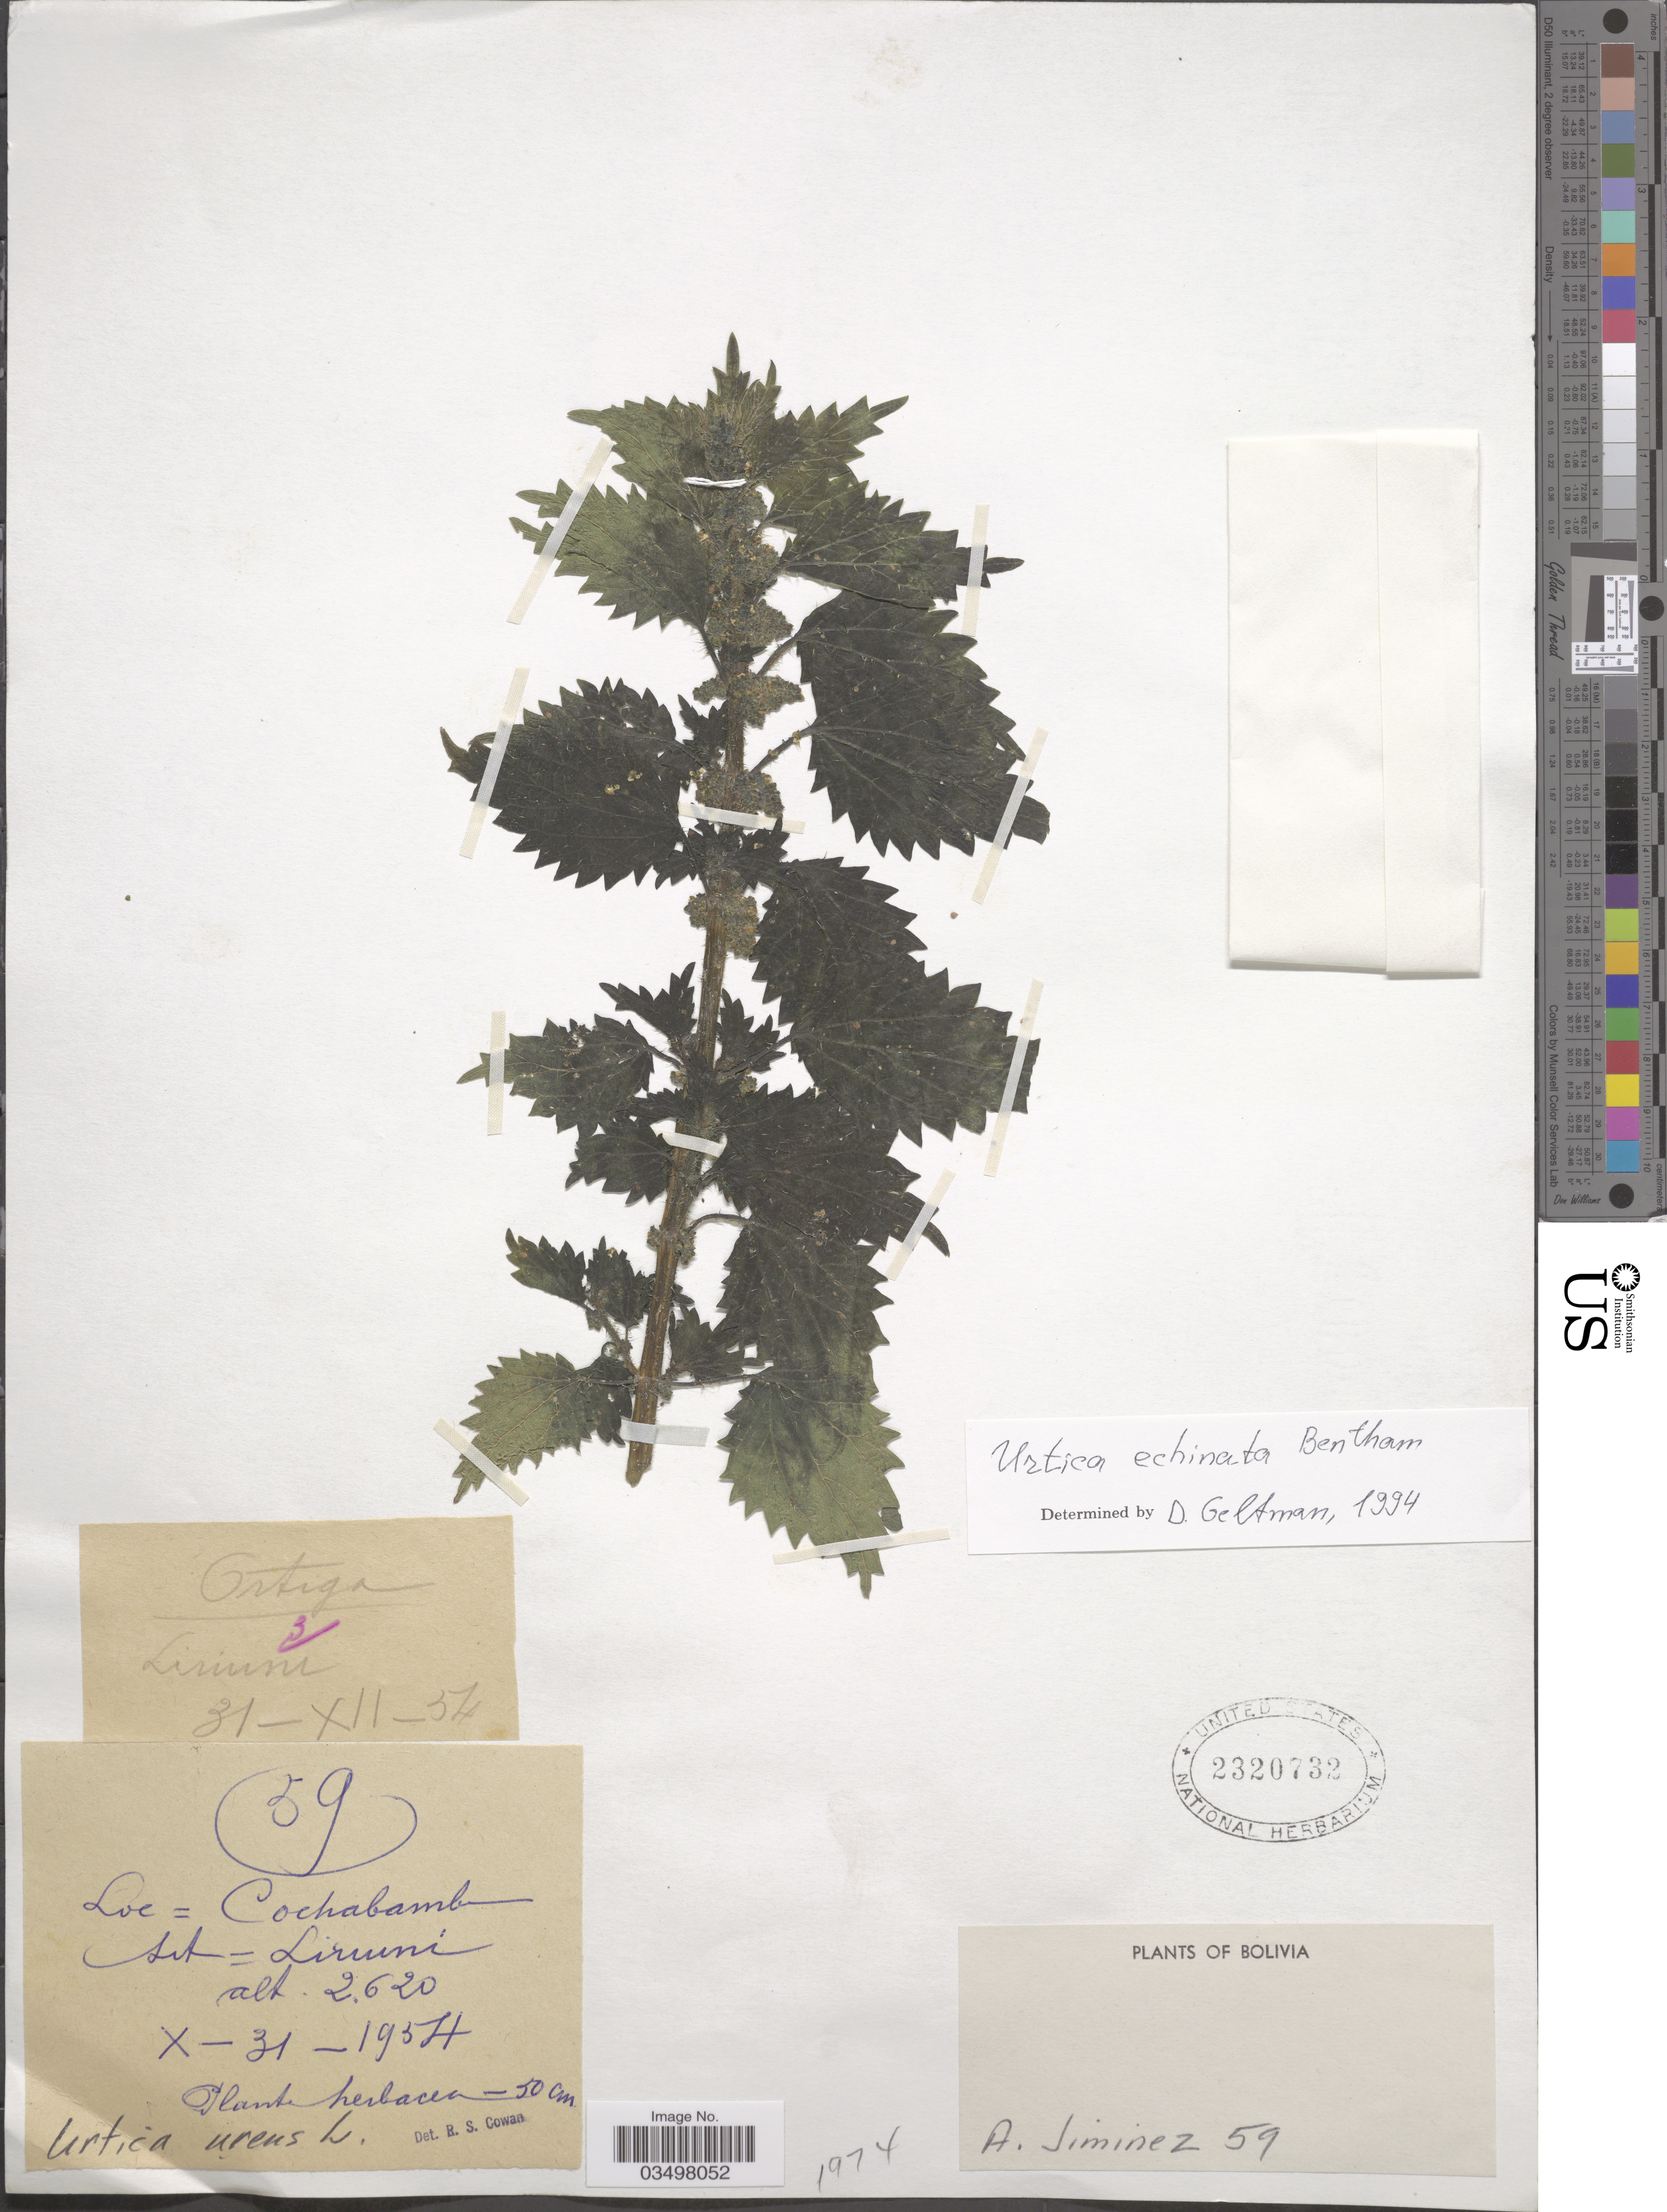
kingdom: Plantae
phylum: Tracheophyta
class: Magnoliopsida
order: Rosales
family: Urticaceae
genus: Urtica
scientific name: Urtica echinata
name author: Benth.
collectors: A. Jiminez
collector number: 59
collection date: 1954-10-31/1954-12-31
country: Bolivia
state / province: Cochabamba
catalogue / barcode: US 2320732